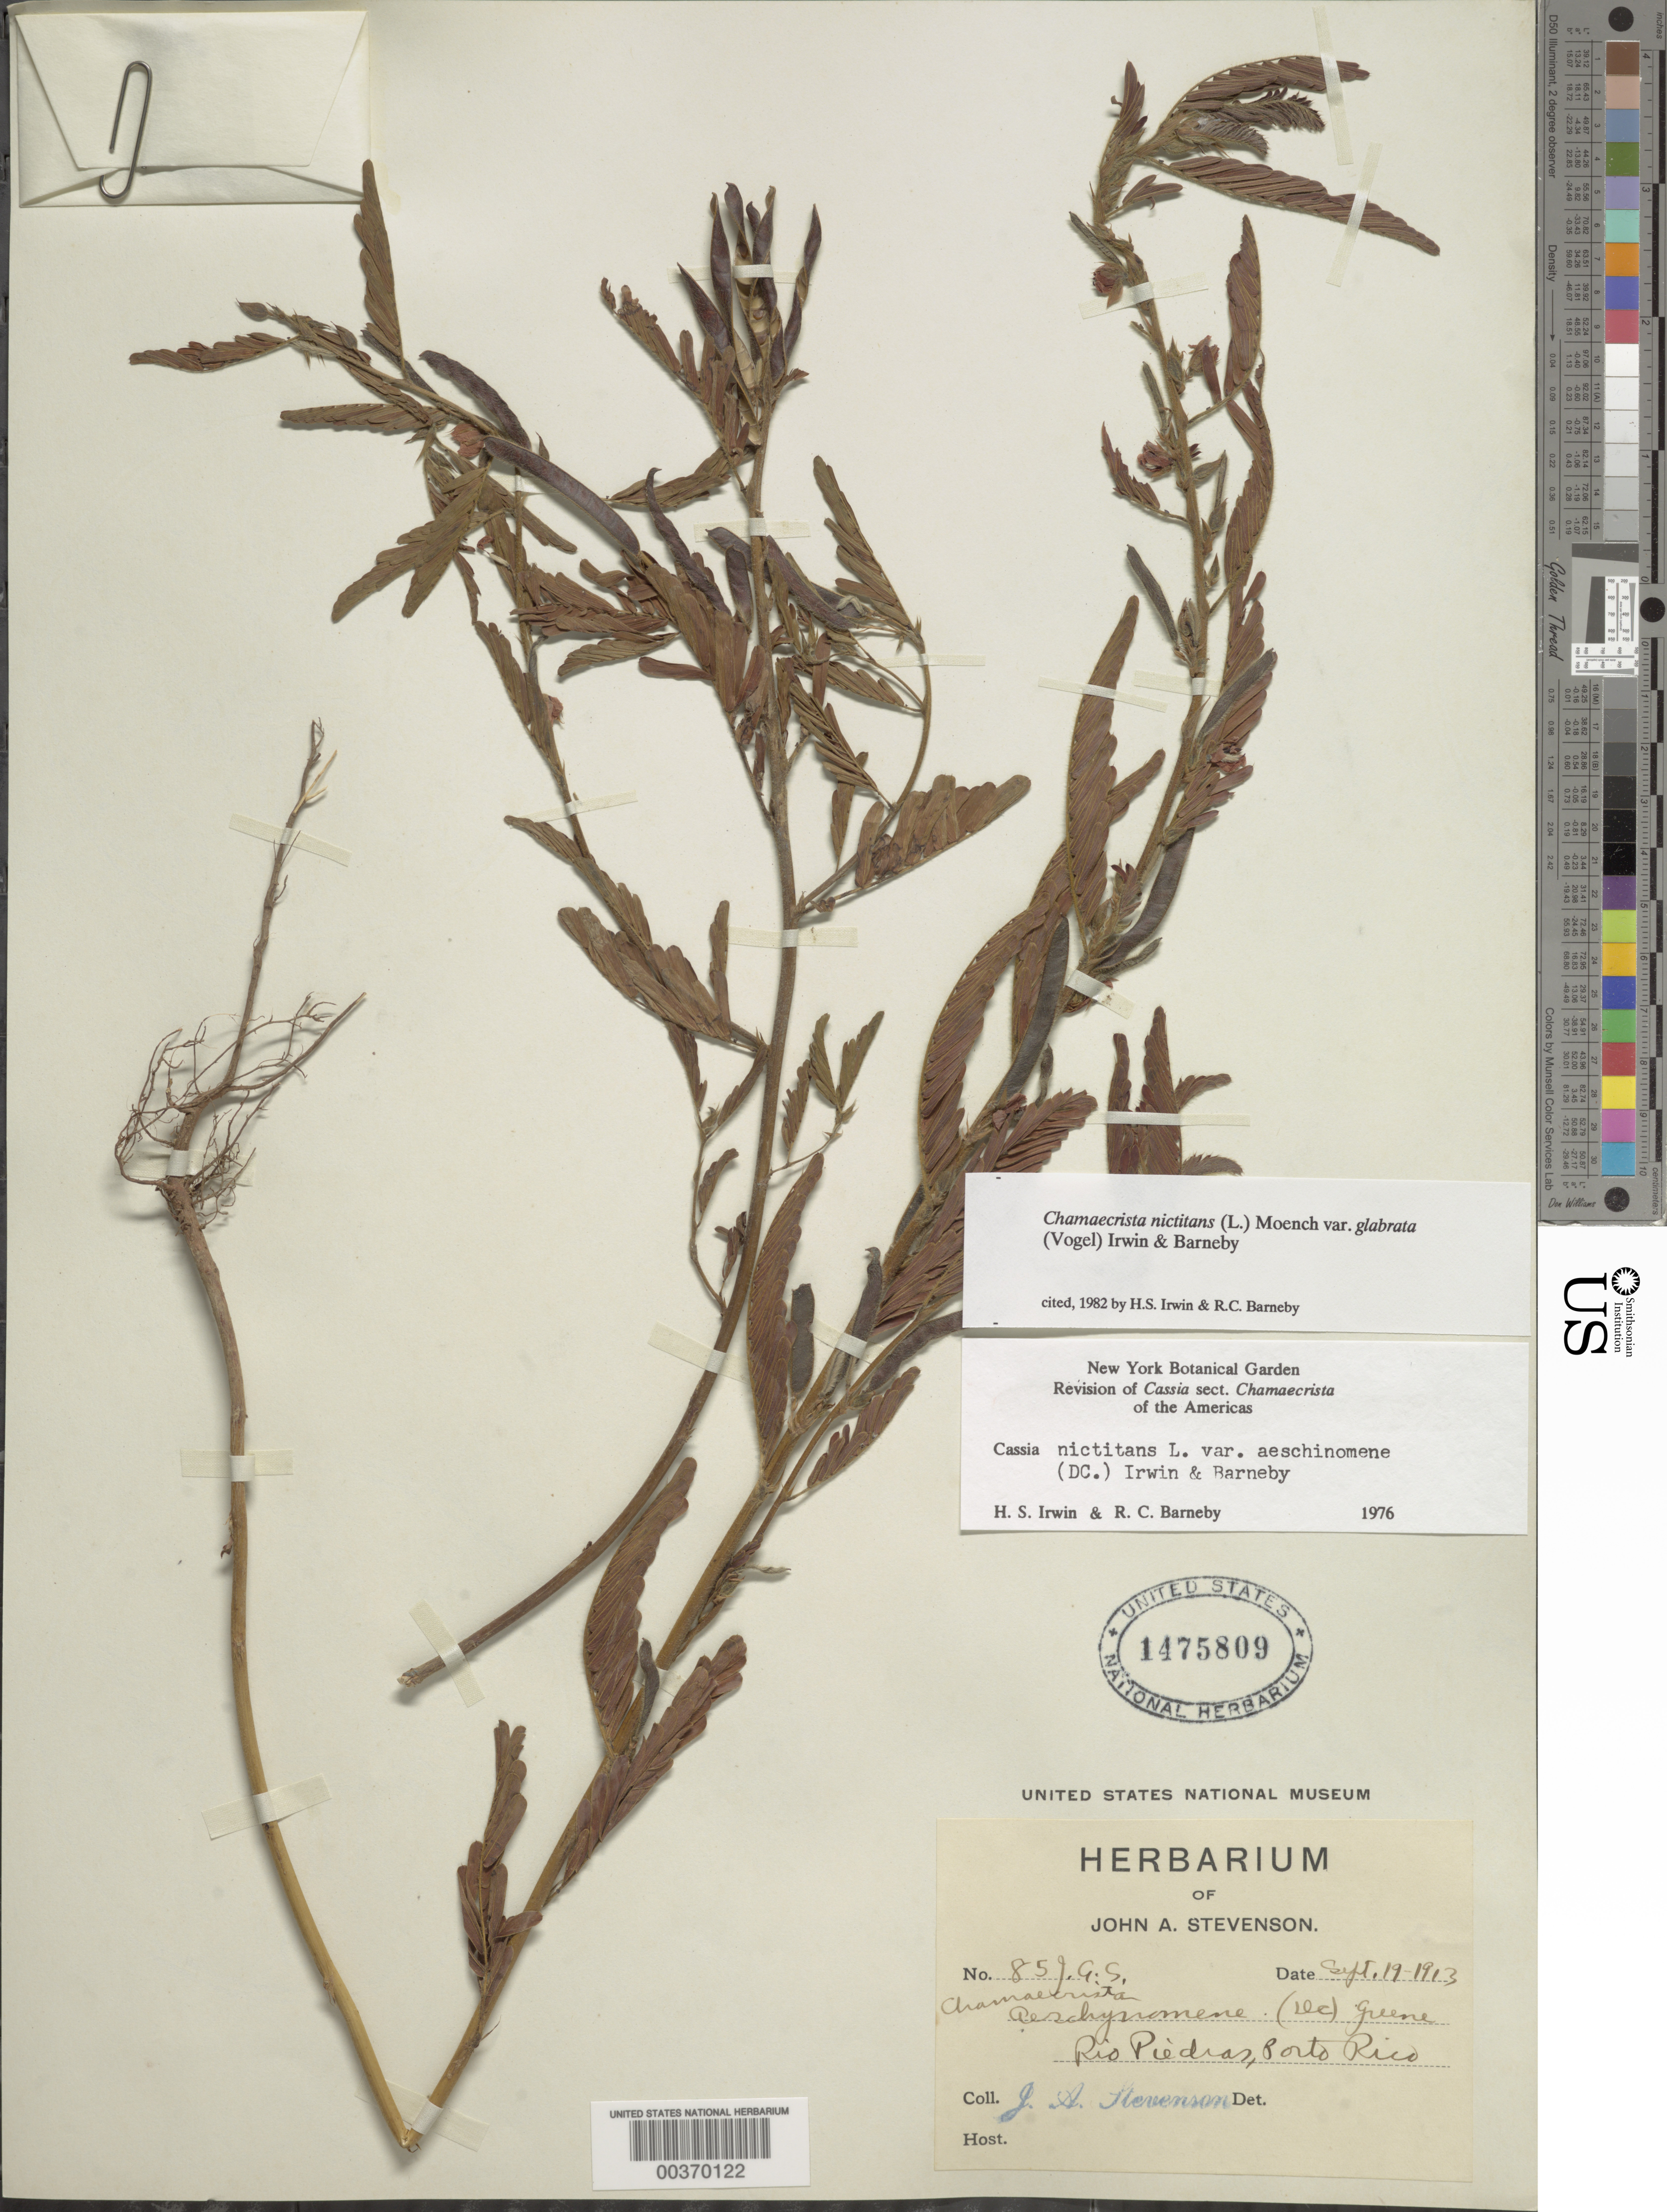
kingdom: Plantae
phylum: Tracheophyta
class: Magnoliopsida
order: Fabales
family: Fabaceae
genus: Chamaecrista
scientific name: Chamaecrista nictitans var. glabrata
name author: (Vogel) H.S. Irwin & Barneby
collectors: J. Stevenson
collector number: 85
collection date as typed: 19 Sep 1913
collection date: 1913-09-19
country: Puerto Rico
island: Greater Antilles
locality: Rio piedras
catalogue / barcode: US 1475809